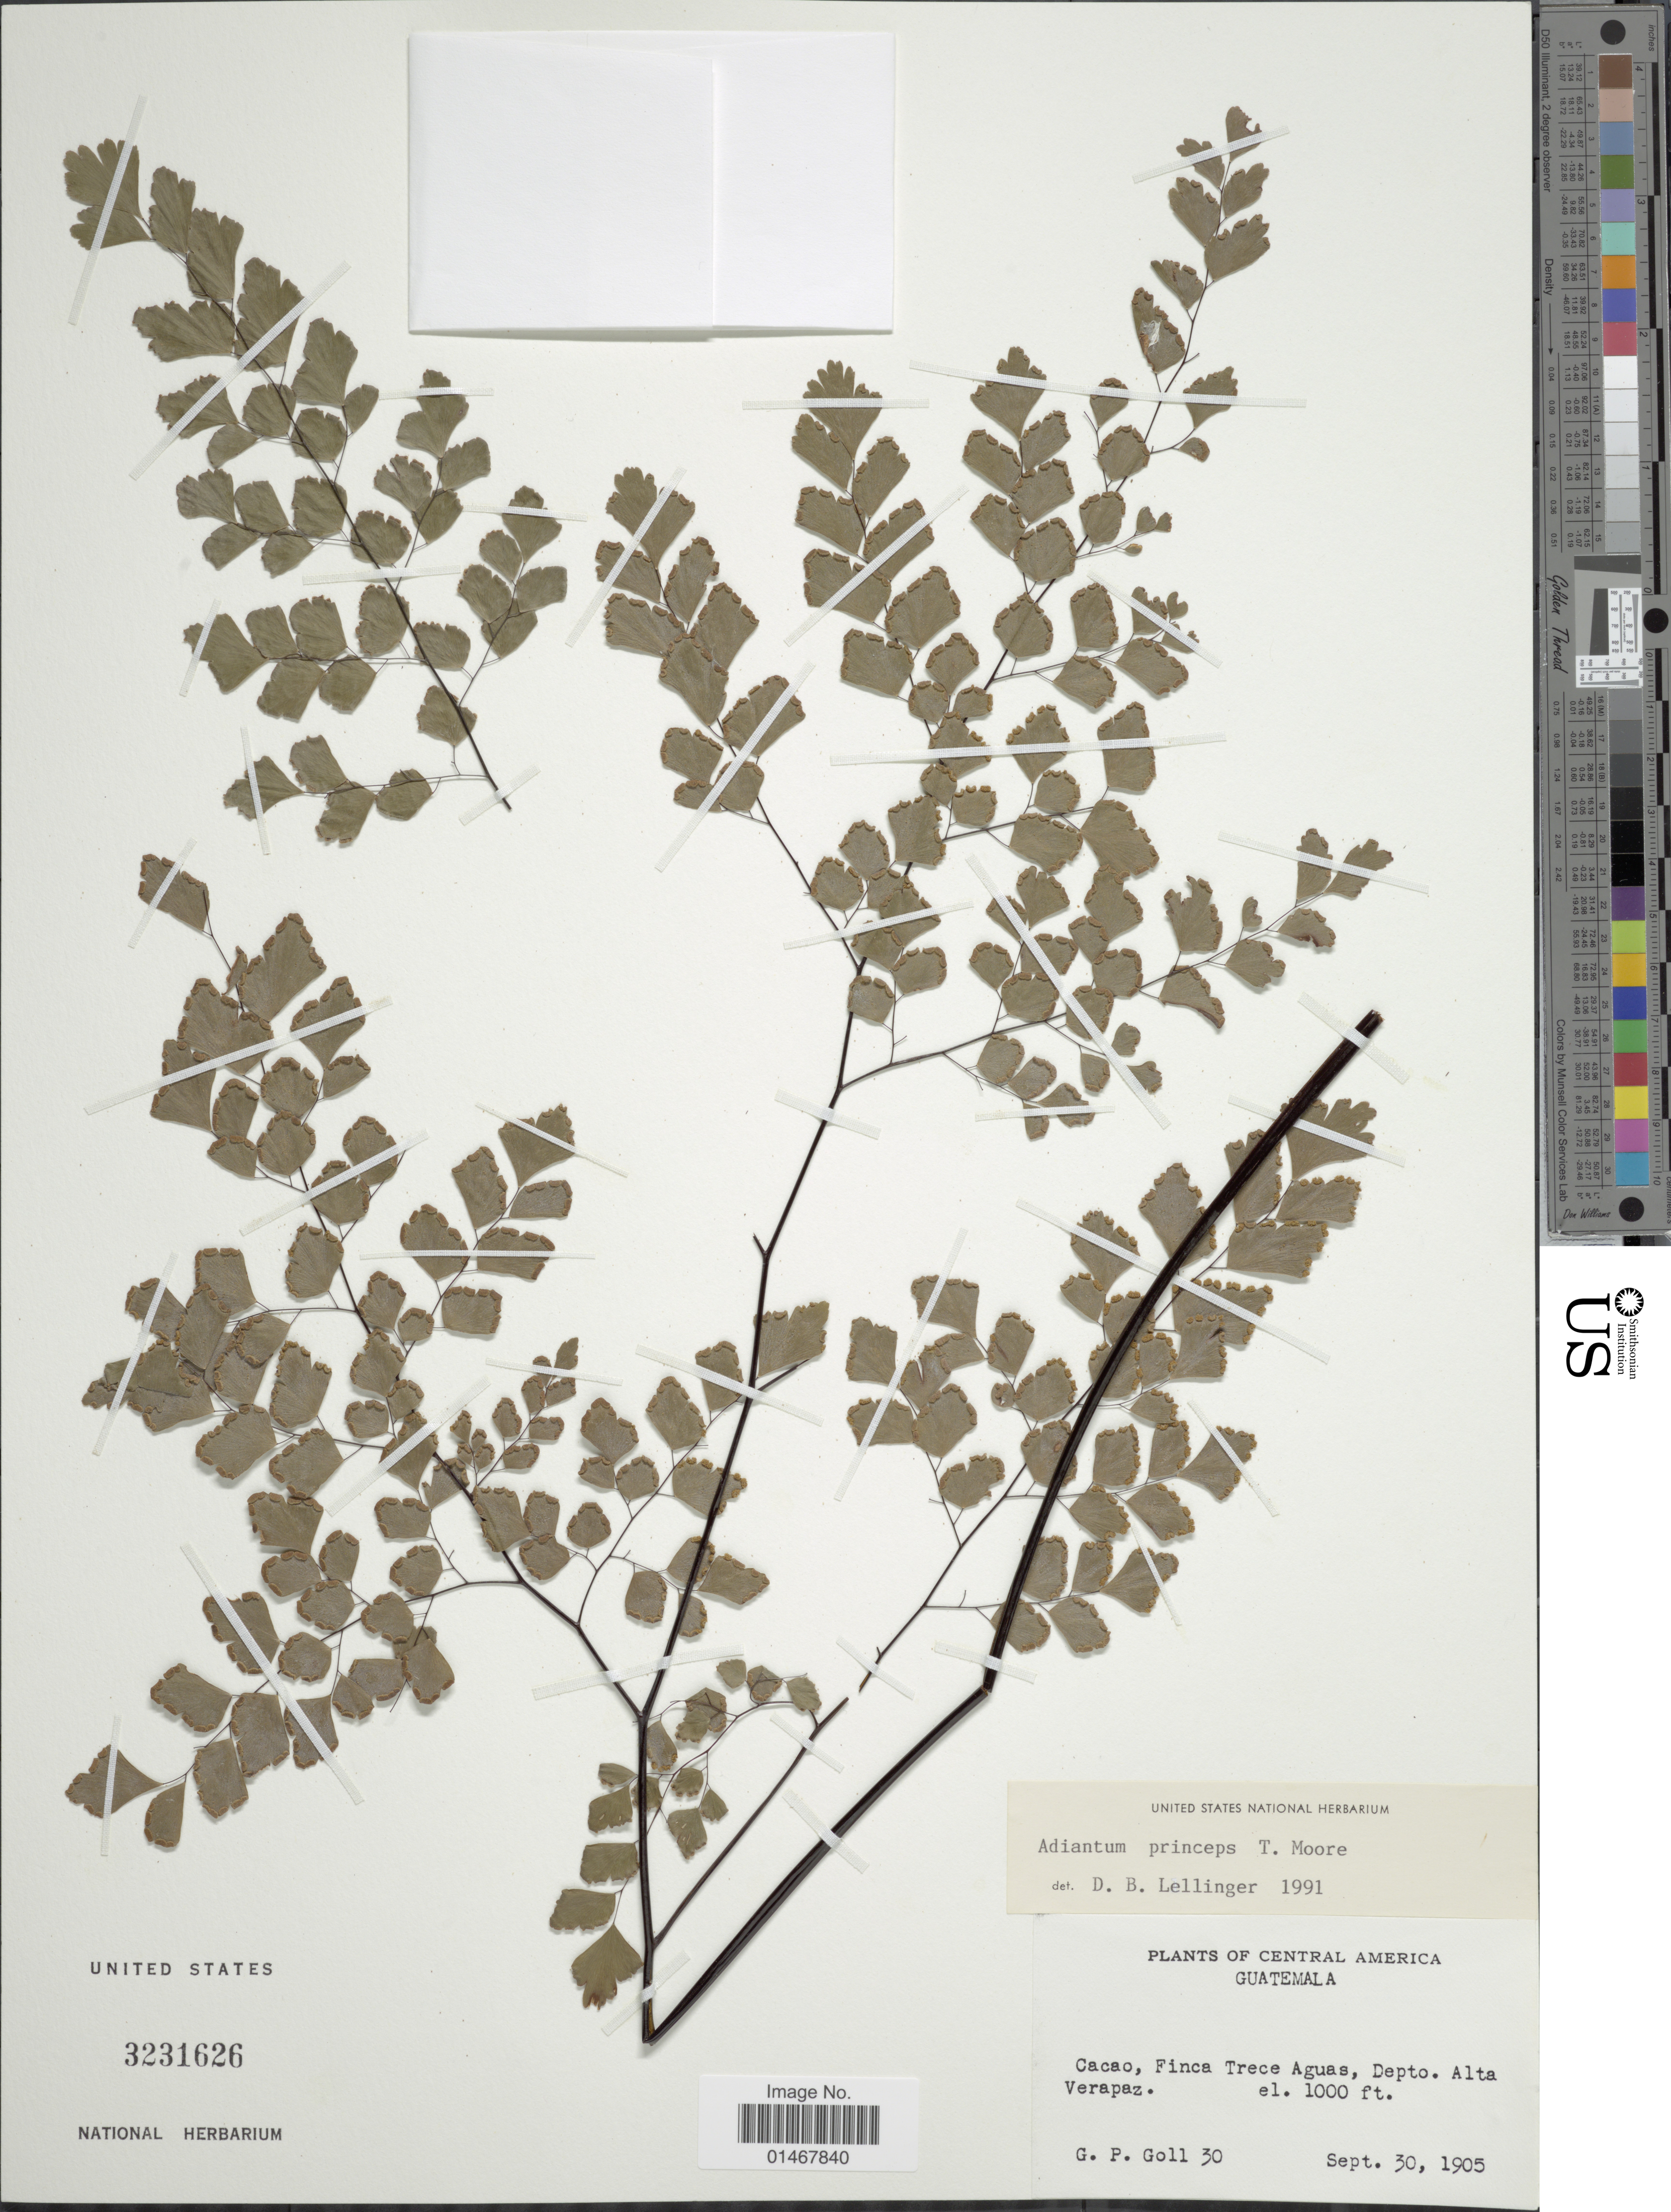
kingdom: Plantae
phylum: Tracheophyta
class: Polypodiopsida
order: Polypodiales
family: Pteridaceae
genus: Adiantum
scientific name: Adiantum princeps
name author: T. Moore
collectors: G. P. Goll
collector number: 30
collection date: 1905-09-30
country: Guatemala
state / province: Alta Verapaz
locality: Central America, Cacao, Finca Trece Aguas, Depto Alta Verapaz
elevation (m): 305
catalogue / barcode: US 3231626